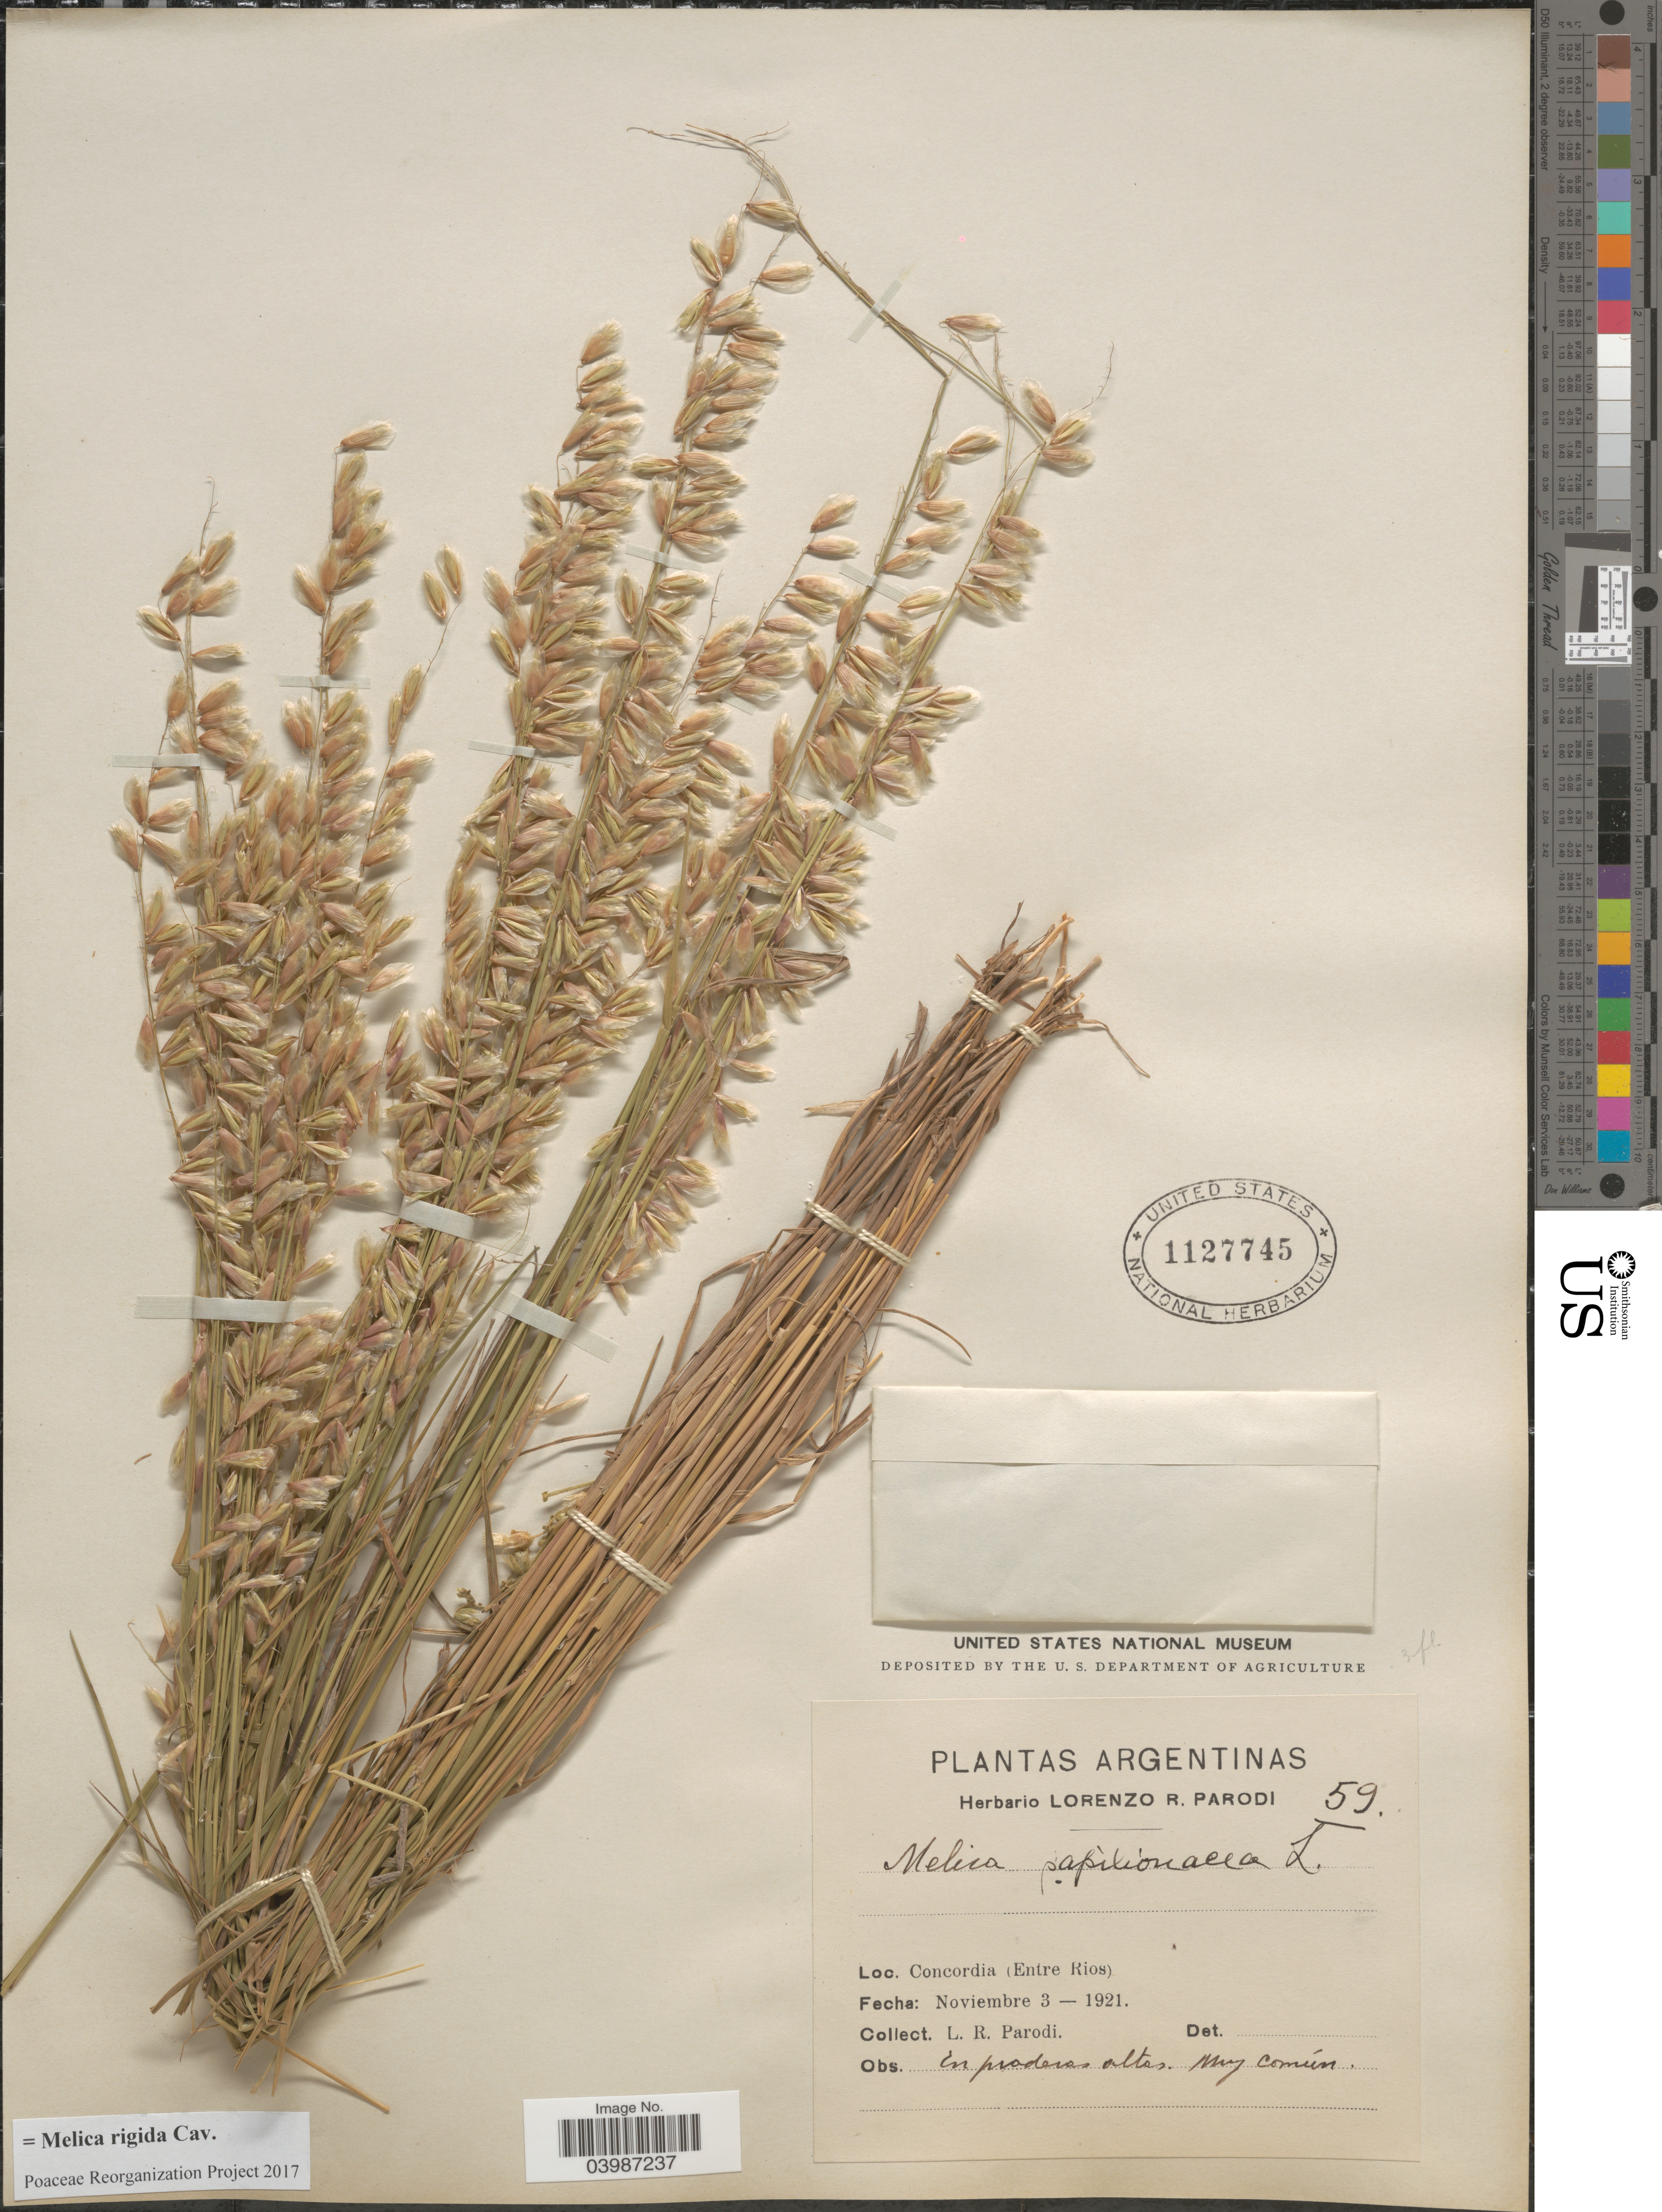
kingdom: Plantae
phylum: Tracheophyta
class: Liliopsida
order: Poales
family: Poaceae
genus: Melica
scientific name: Melica rigida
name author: Cav.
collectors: L. R. Parodi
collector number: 59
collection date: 1921-11-03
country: Argentina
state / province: Entre Rios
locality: Concordia.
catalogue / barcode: US 1127745